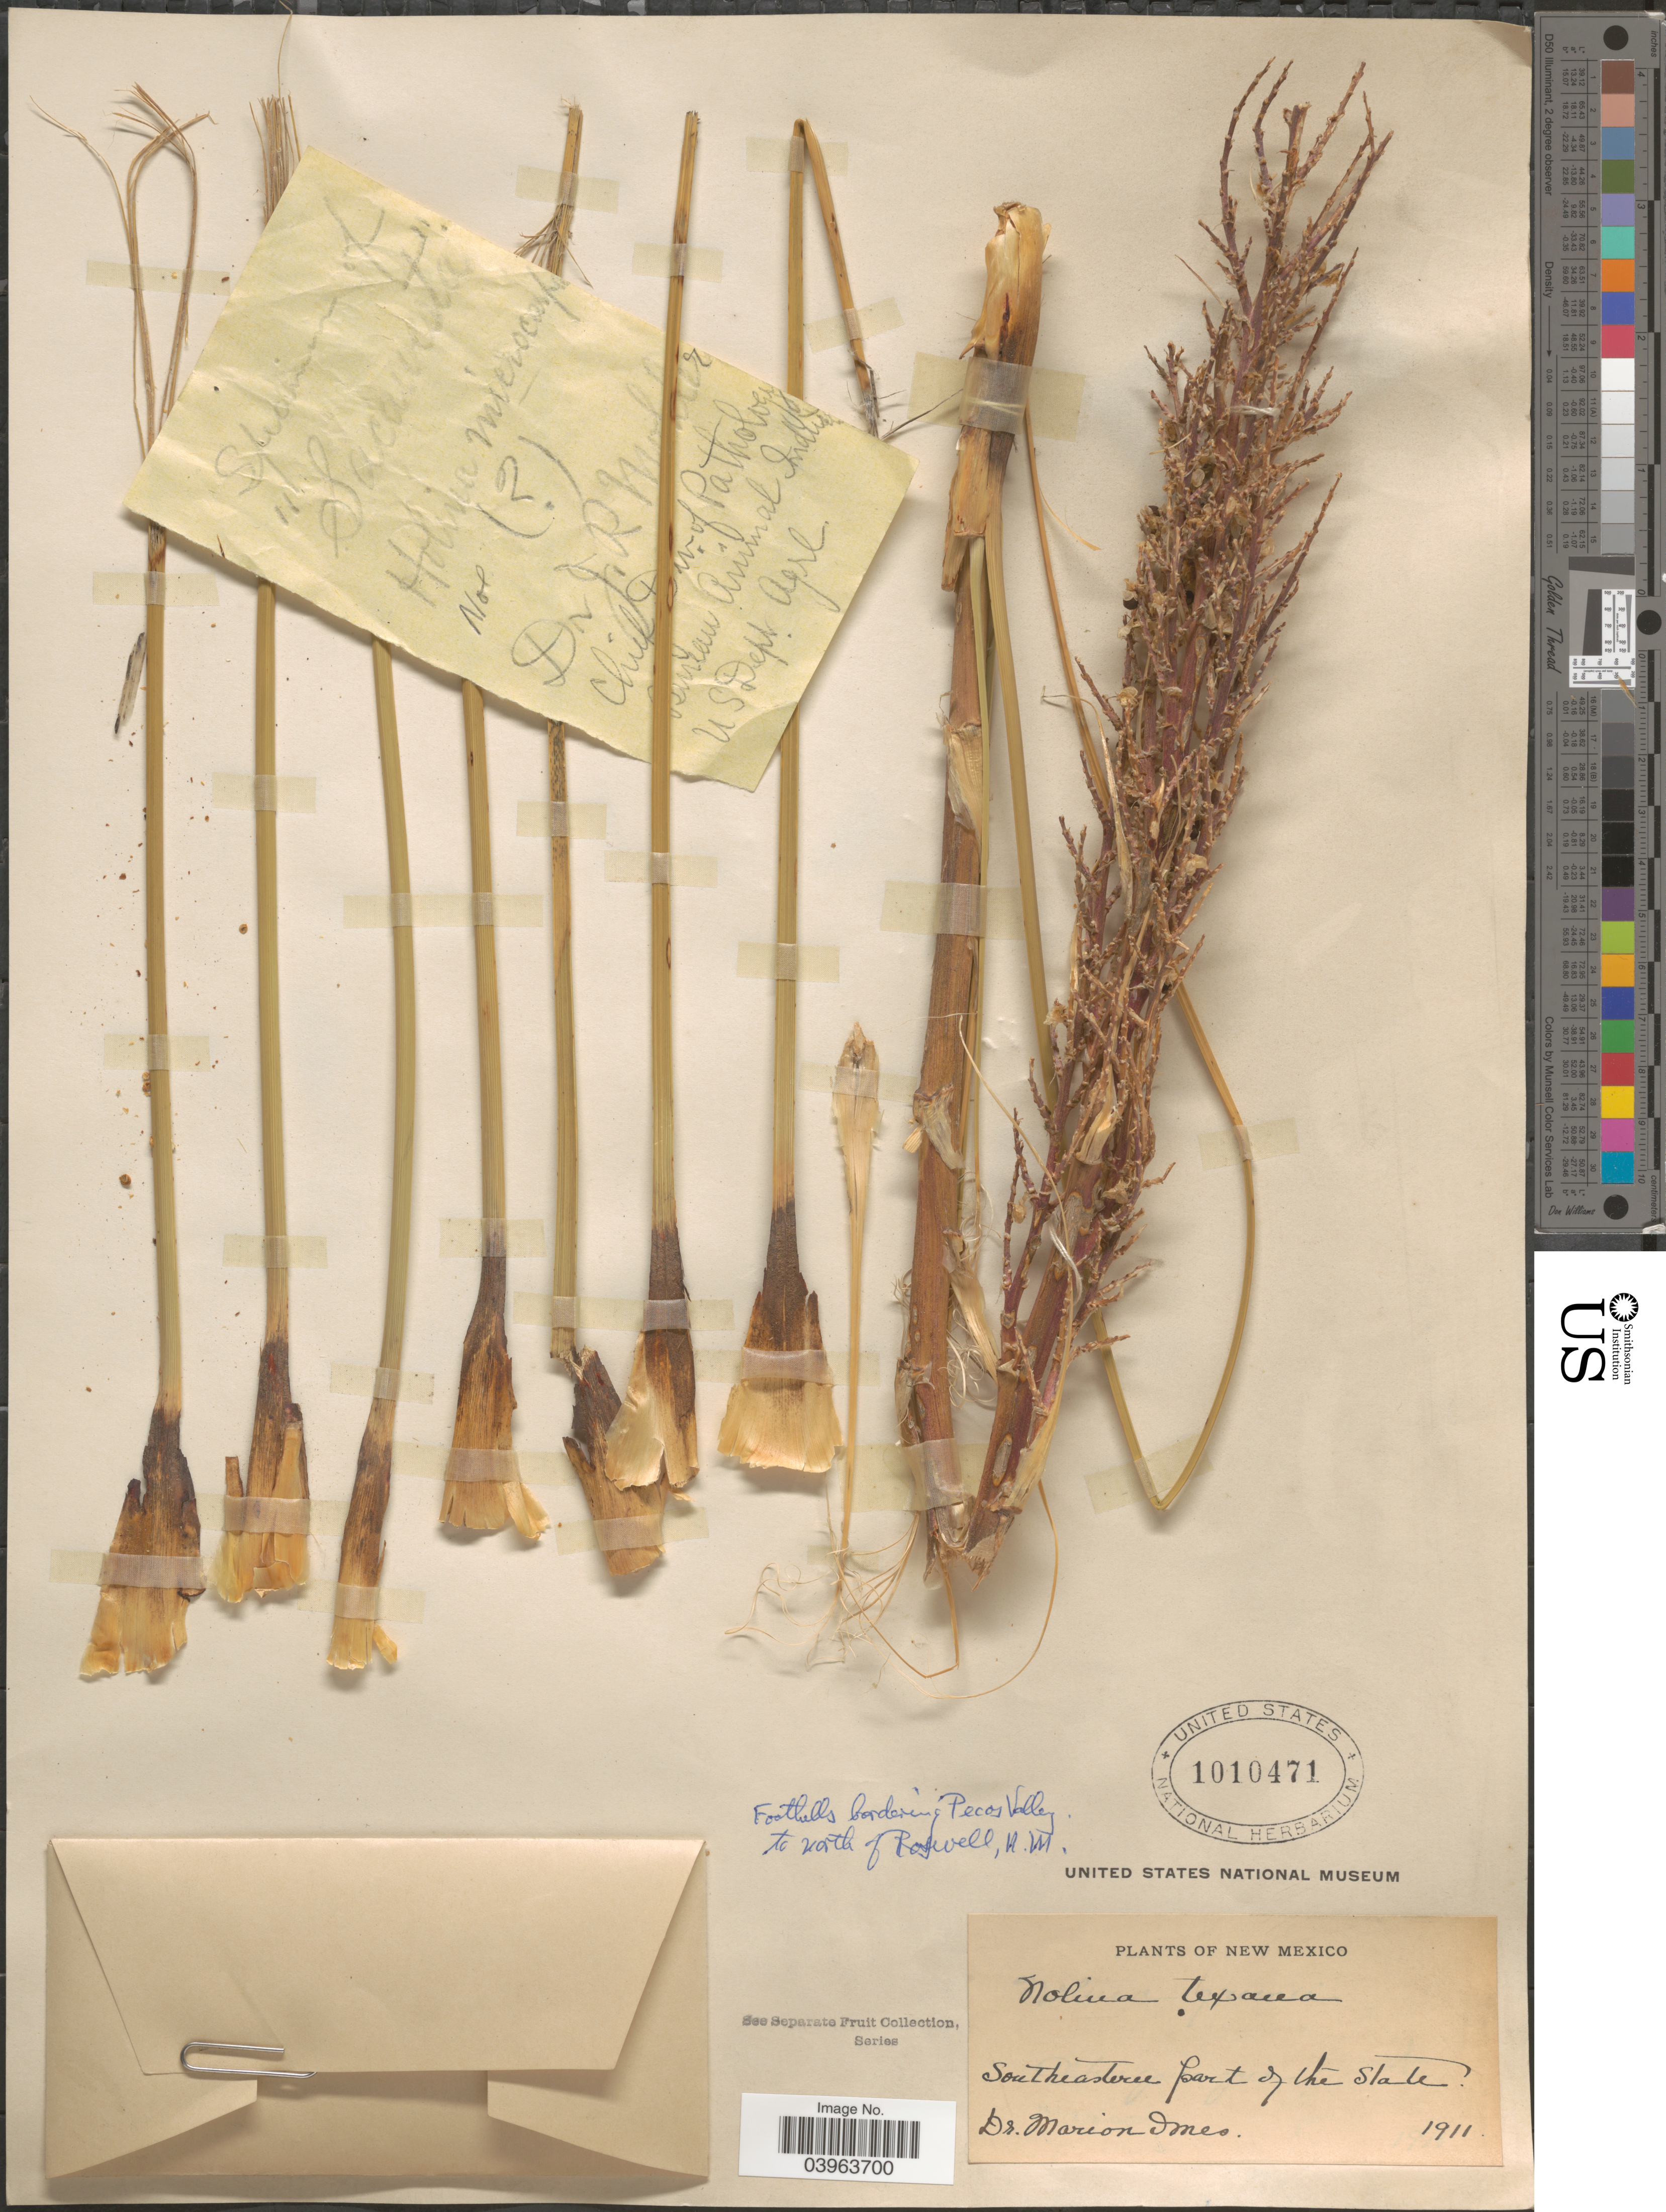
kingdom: Plantae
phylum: Tracheophyta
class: Liliopsida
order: Asparagales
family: Asparagaceae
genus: Nolina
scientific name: Nolina texana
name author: S. Watson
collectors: M. Omes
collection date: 1911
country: United States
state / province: New Mexico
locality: Southeastern part of the state. Foothills bordering Pecos Valley to north of Roswell, N.M.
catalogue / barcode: US 1010471